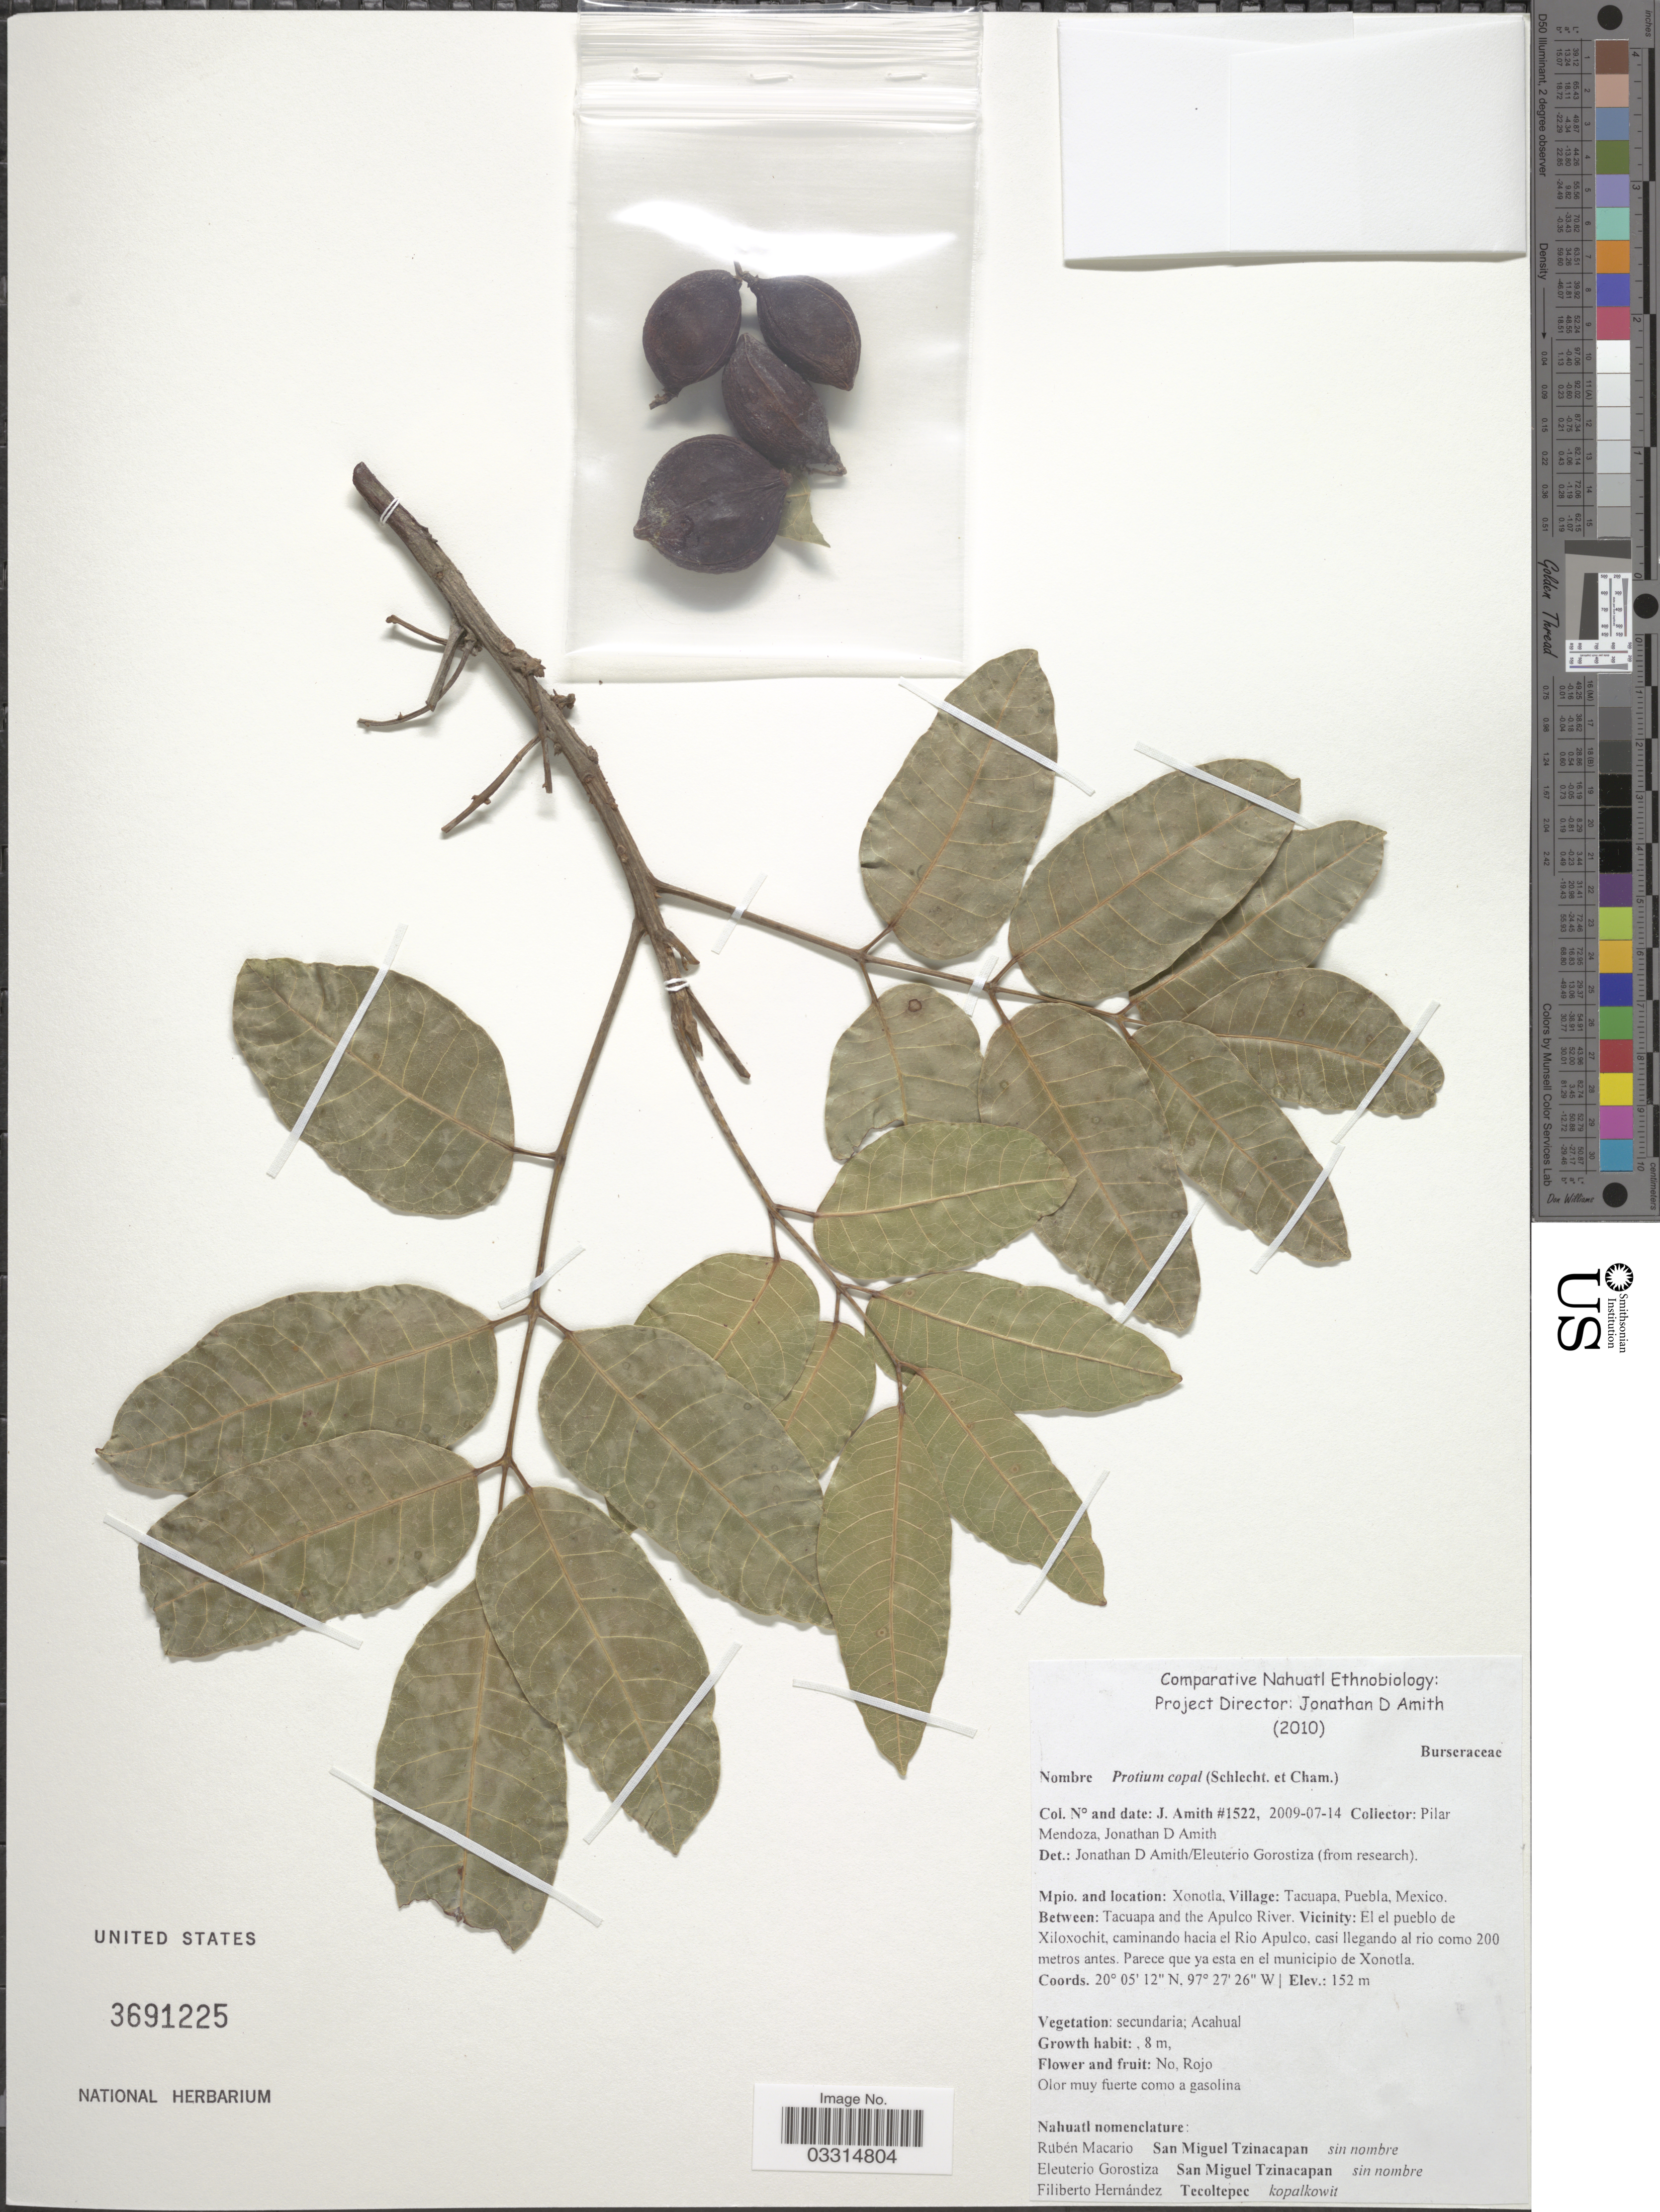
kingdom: Plantae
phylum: Tracheophyta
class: Magnoliopsida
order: Sapindales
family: Burseraceae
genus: Protium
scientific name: Protium copal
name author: (Schltdl. & Cham.) Engl.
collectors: J. D. Amith & P. Mendoza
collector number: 1522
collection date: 2009-07-14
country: Mexico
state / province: Puebla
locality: Xonotla, Village: Tacuapa, Puebla. Between: Tacuapa and the Apulco River. Vicinity: El el pueblo de Xiloxochit, caminado hacia el Rio Apulco. Parece que ya esta en el municipio de Xonotla.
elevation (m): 152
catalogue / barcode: US 3691225